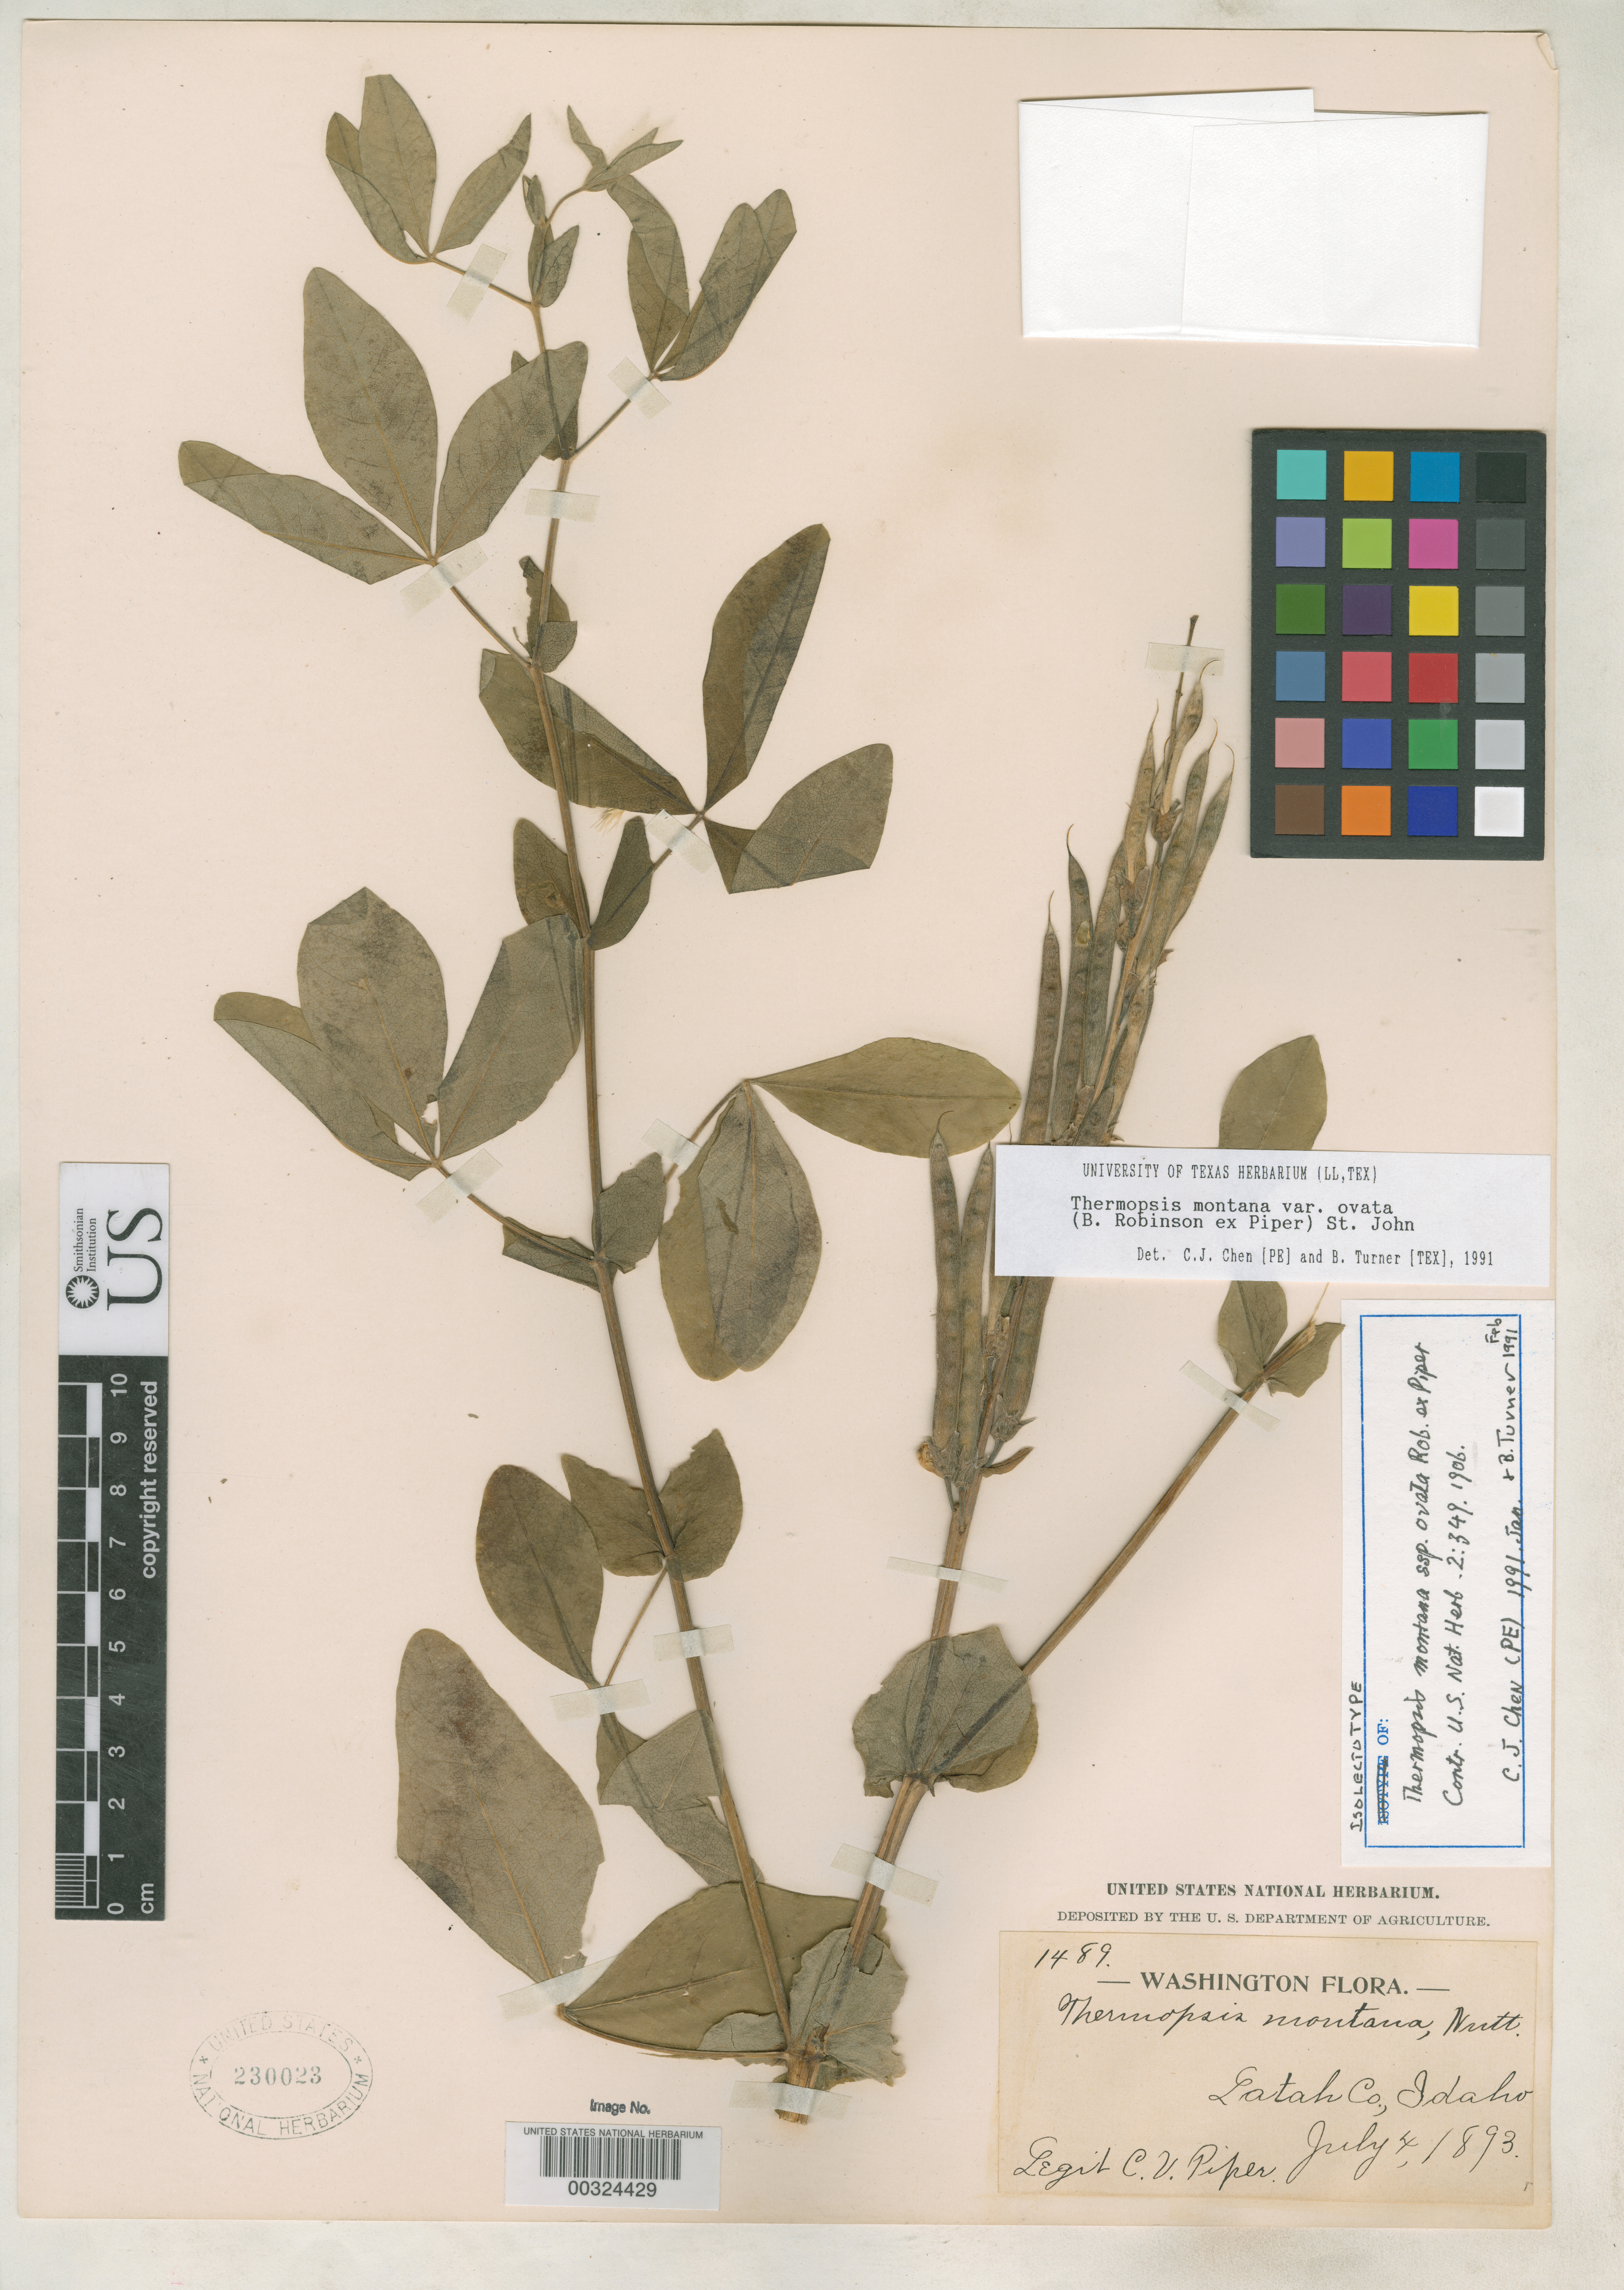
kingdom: Plantae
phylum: Tracheophyta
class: Magnoliopsida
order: Fabales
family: Fabaceae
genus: Thermopsis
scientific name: Thermopsis montana subsp. ovata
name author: B.L. Rob. ex Piper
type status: Isolectotype; Syntype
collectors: C. V. Piper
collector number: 1489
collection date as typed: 04 Jul 1893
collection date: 1893-07-04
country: United States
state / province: Idaho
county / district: Latah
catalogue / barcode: US 230023